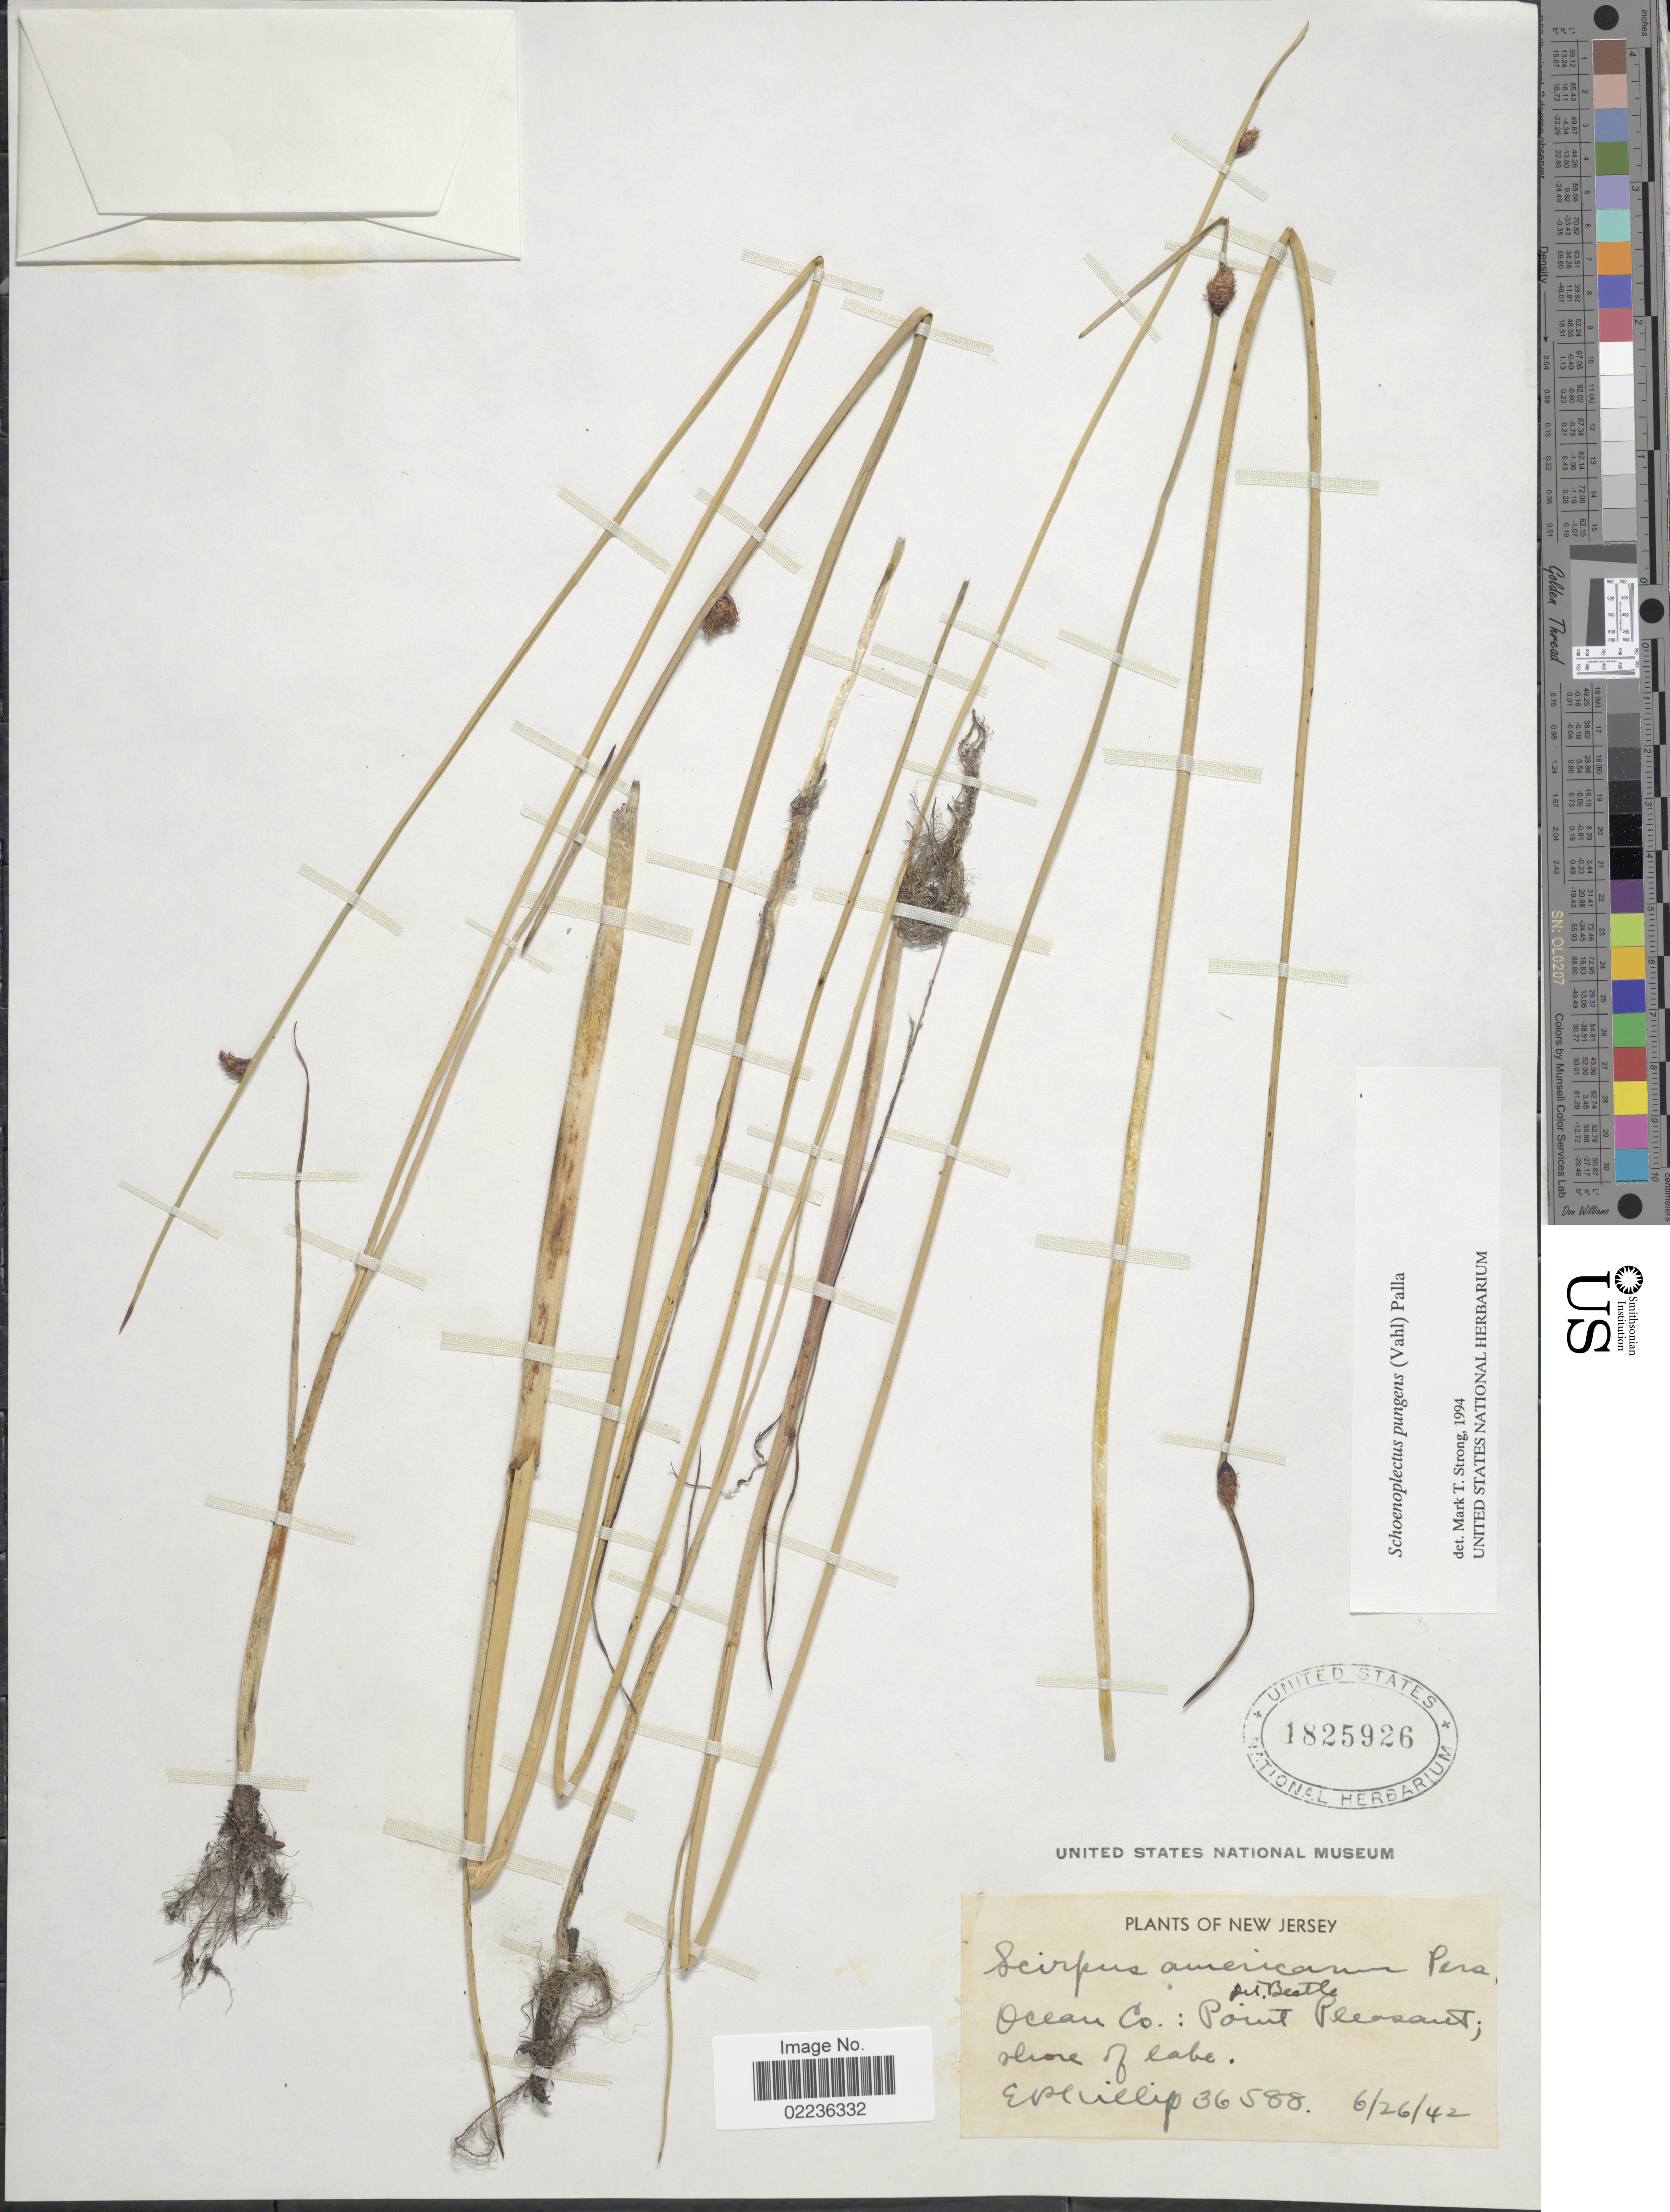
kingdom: Plantae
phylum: Tracheophyta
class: Liliopsida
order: Poales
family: Cyperaceae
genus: Schoenoplectus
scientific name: Schoenoplectus pungens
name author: (Vahl) Palla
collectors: E. P. Killip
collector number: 36588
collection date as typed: Transcribed d/m/y: 26/6/42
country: United States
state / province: New Jersey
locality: Ocean Co.: Point Pleasant; shore of lake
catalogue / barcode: US 1825926